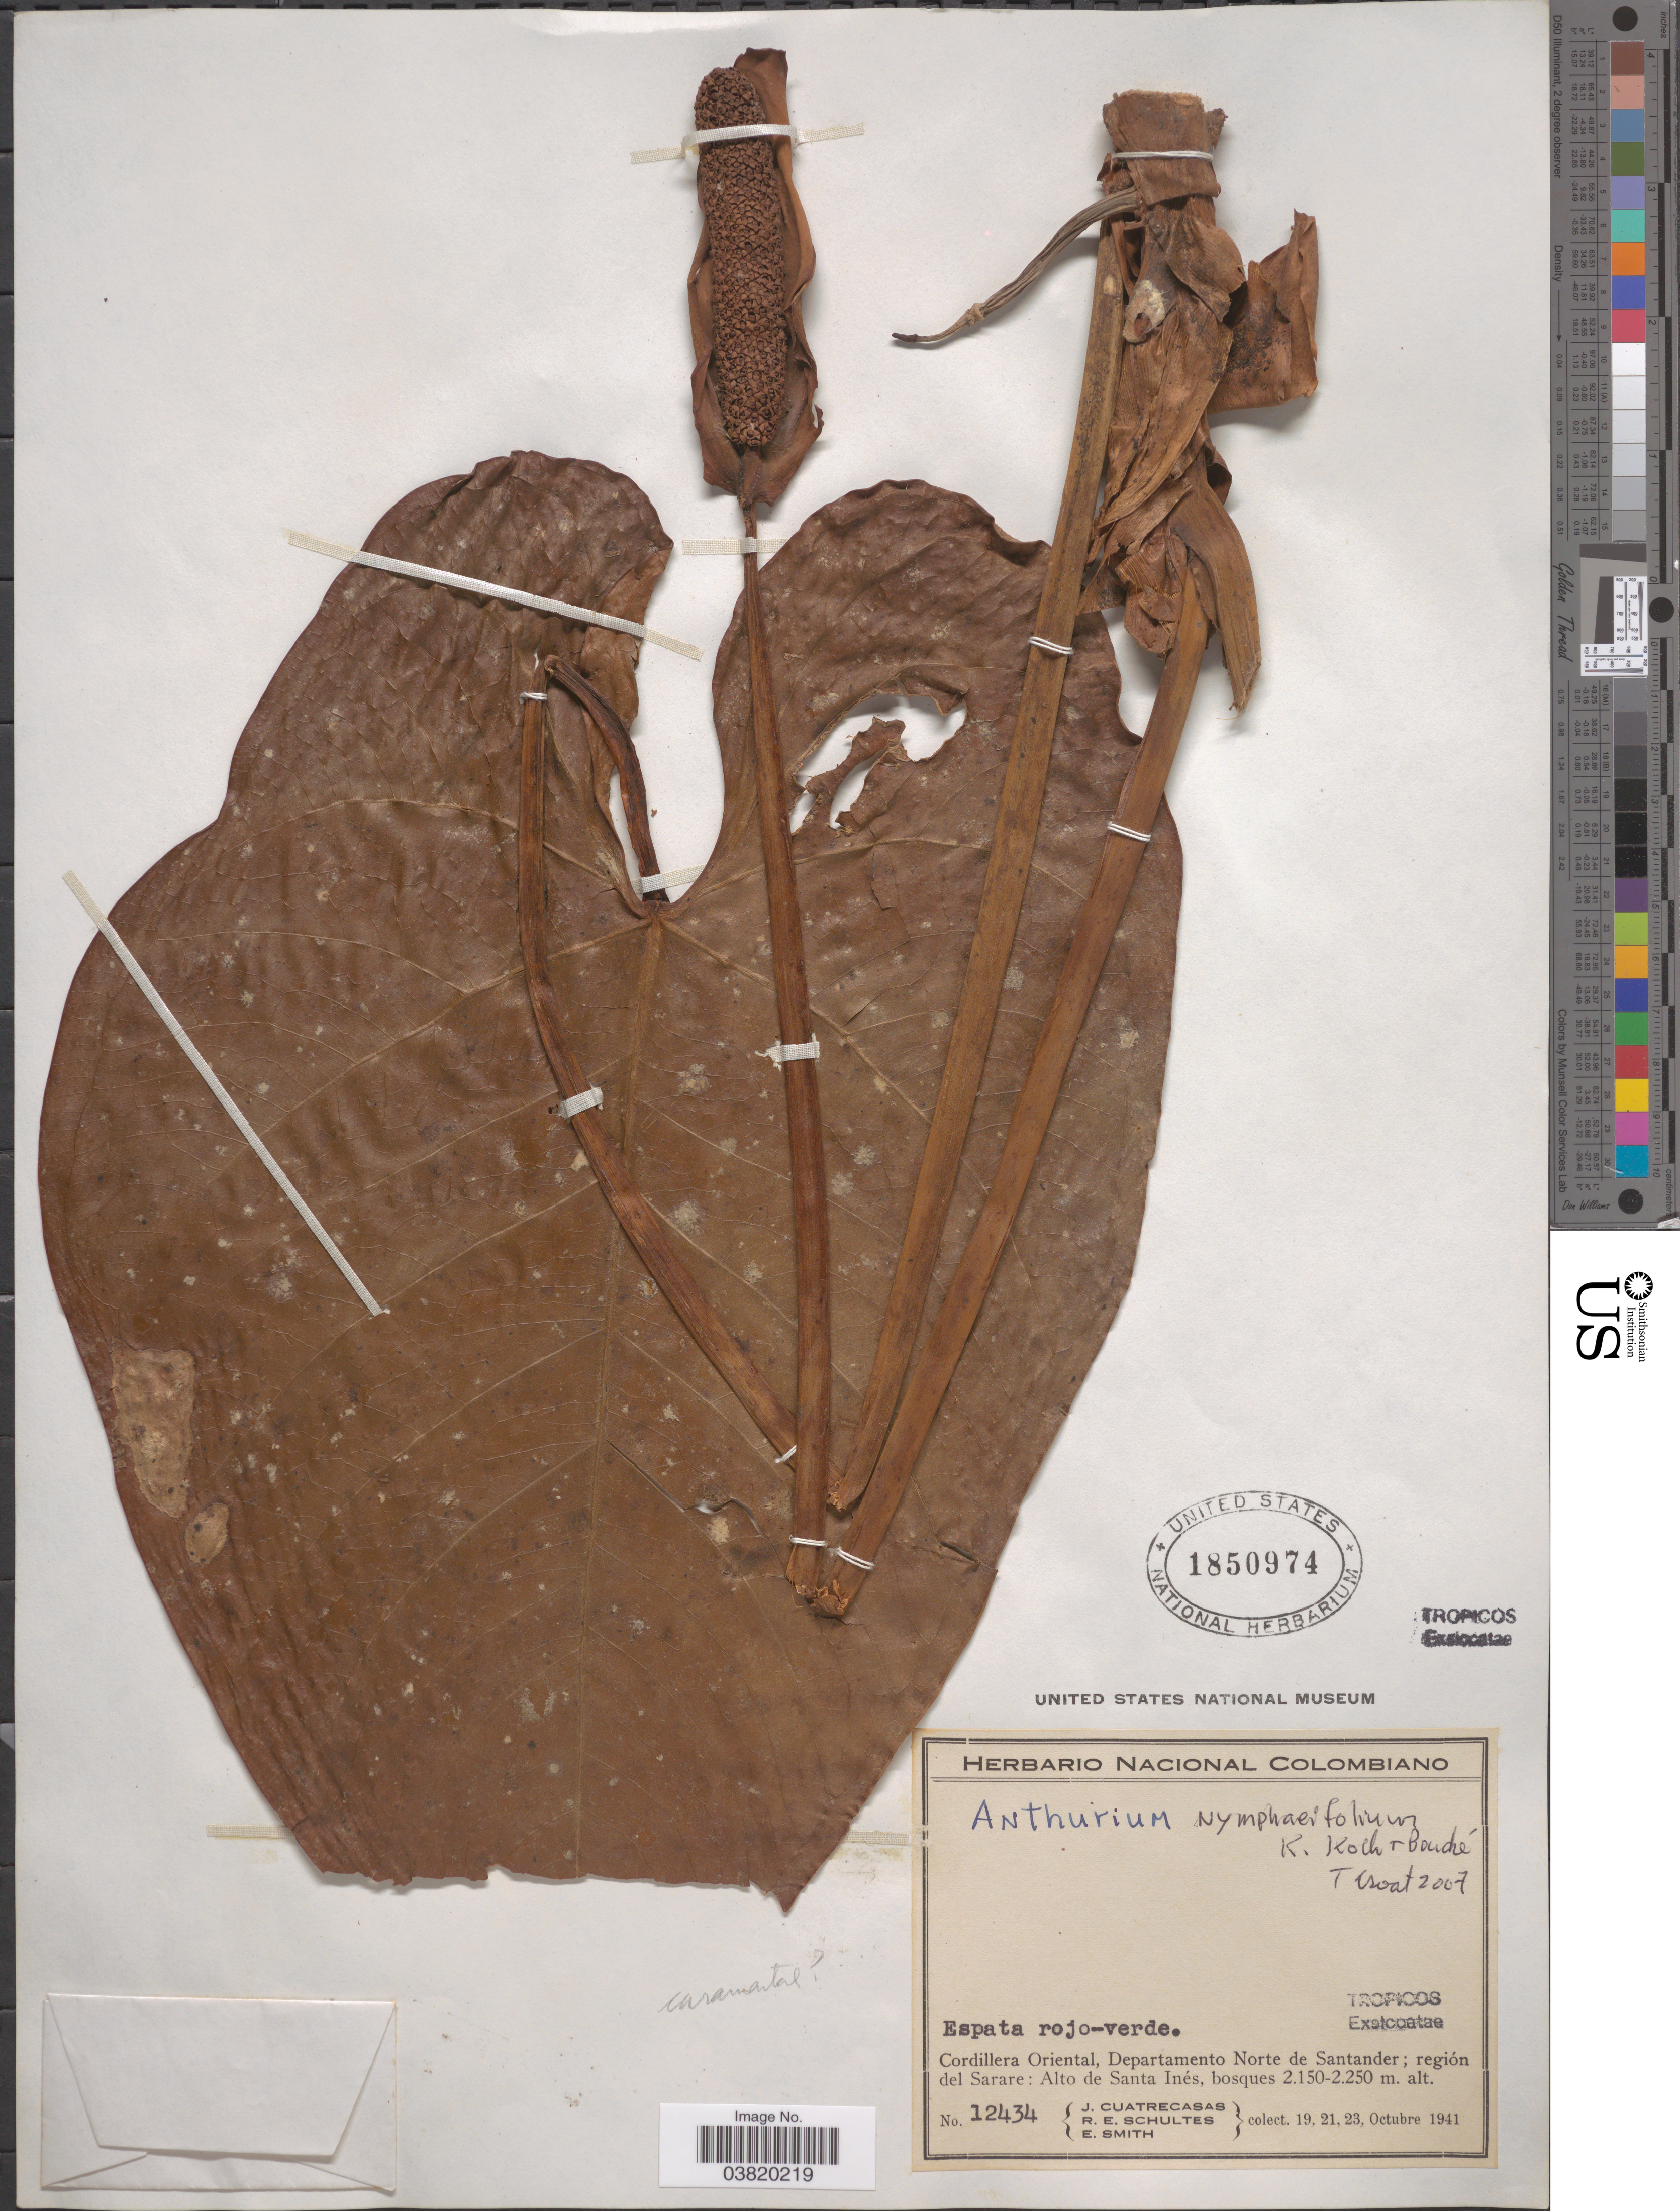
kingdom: Plantae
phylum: Tracheophyta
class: Liliopsida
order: Alismatales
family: Araceae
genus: Anthurium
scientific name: Anthurium nymphaeifolium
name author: K. Koch & C.D. Bouché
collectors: J. Cuatrecasas, R. E. Schultes & E. Smith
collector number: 12434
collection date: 1941-10-19/1941-10-23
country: Colombia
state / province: Norte de Santander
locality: Cordillera Oriental, Departamento Norte de Santander; región del Sarare: Alto de Santa Inés.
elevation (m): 2150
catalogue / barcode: US 1850974